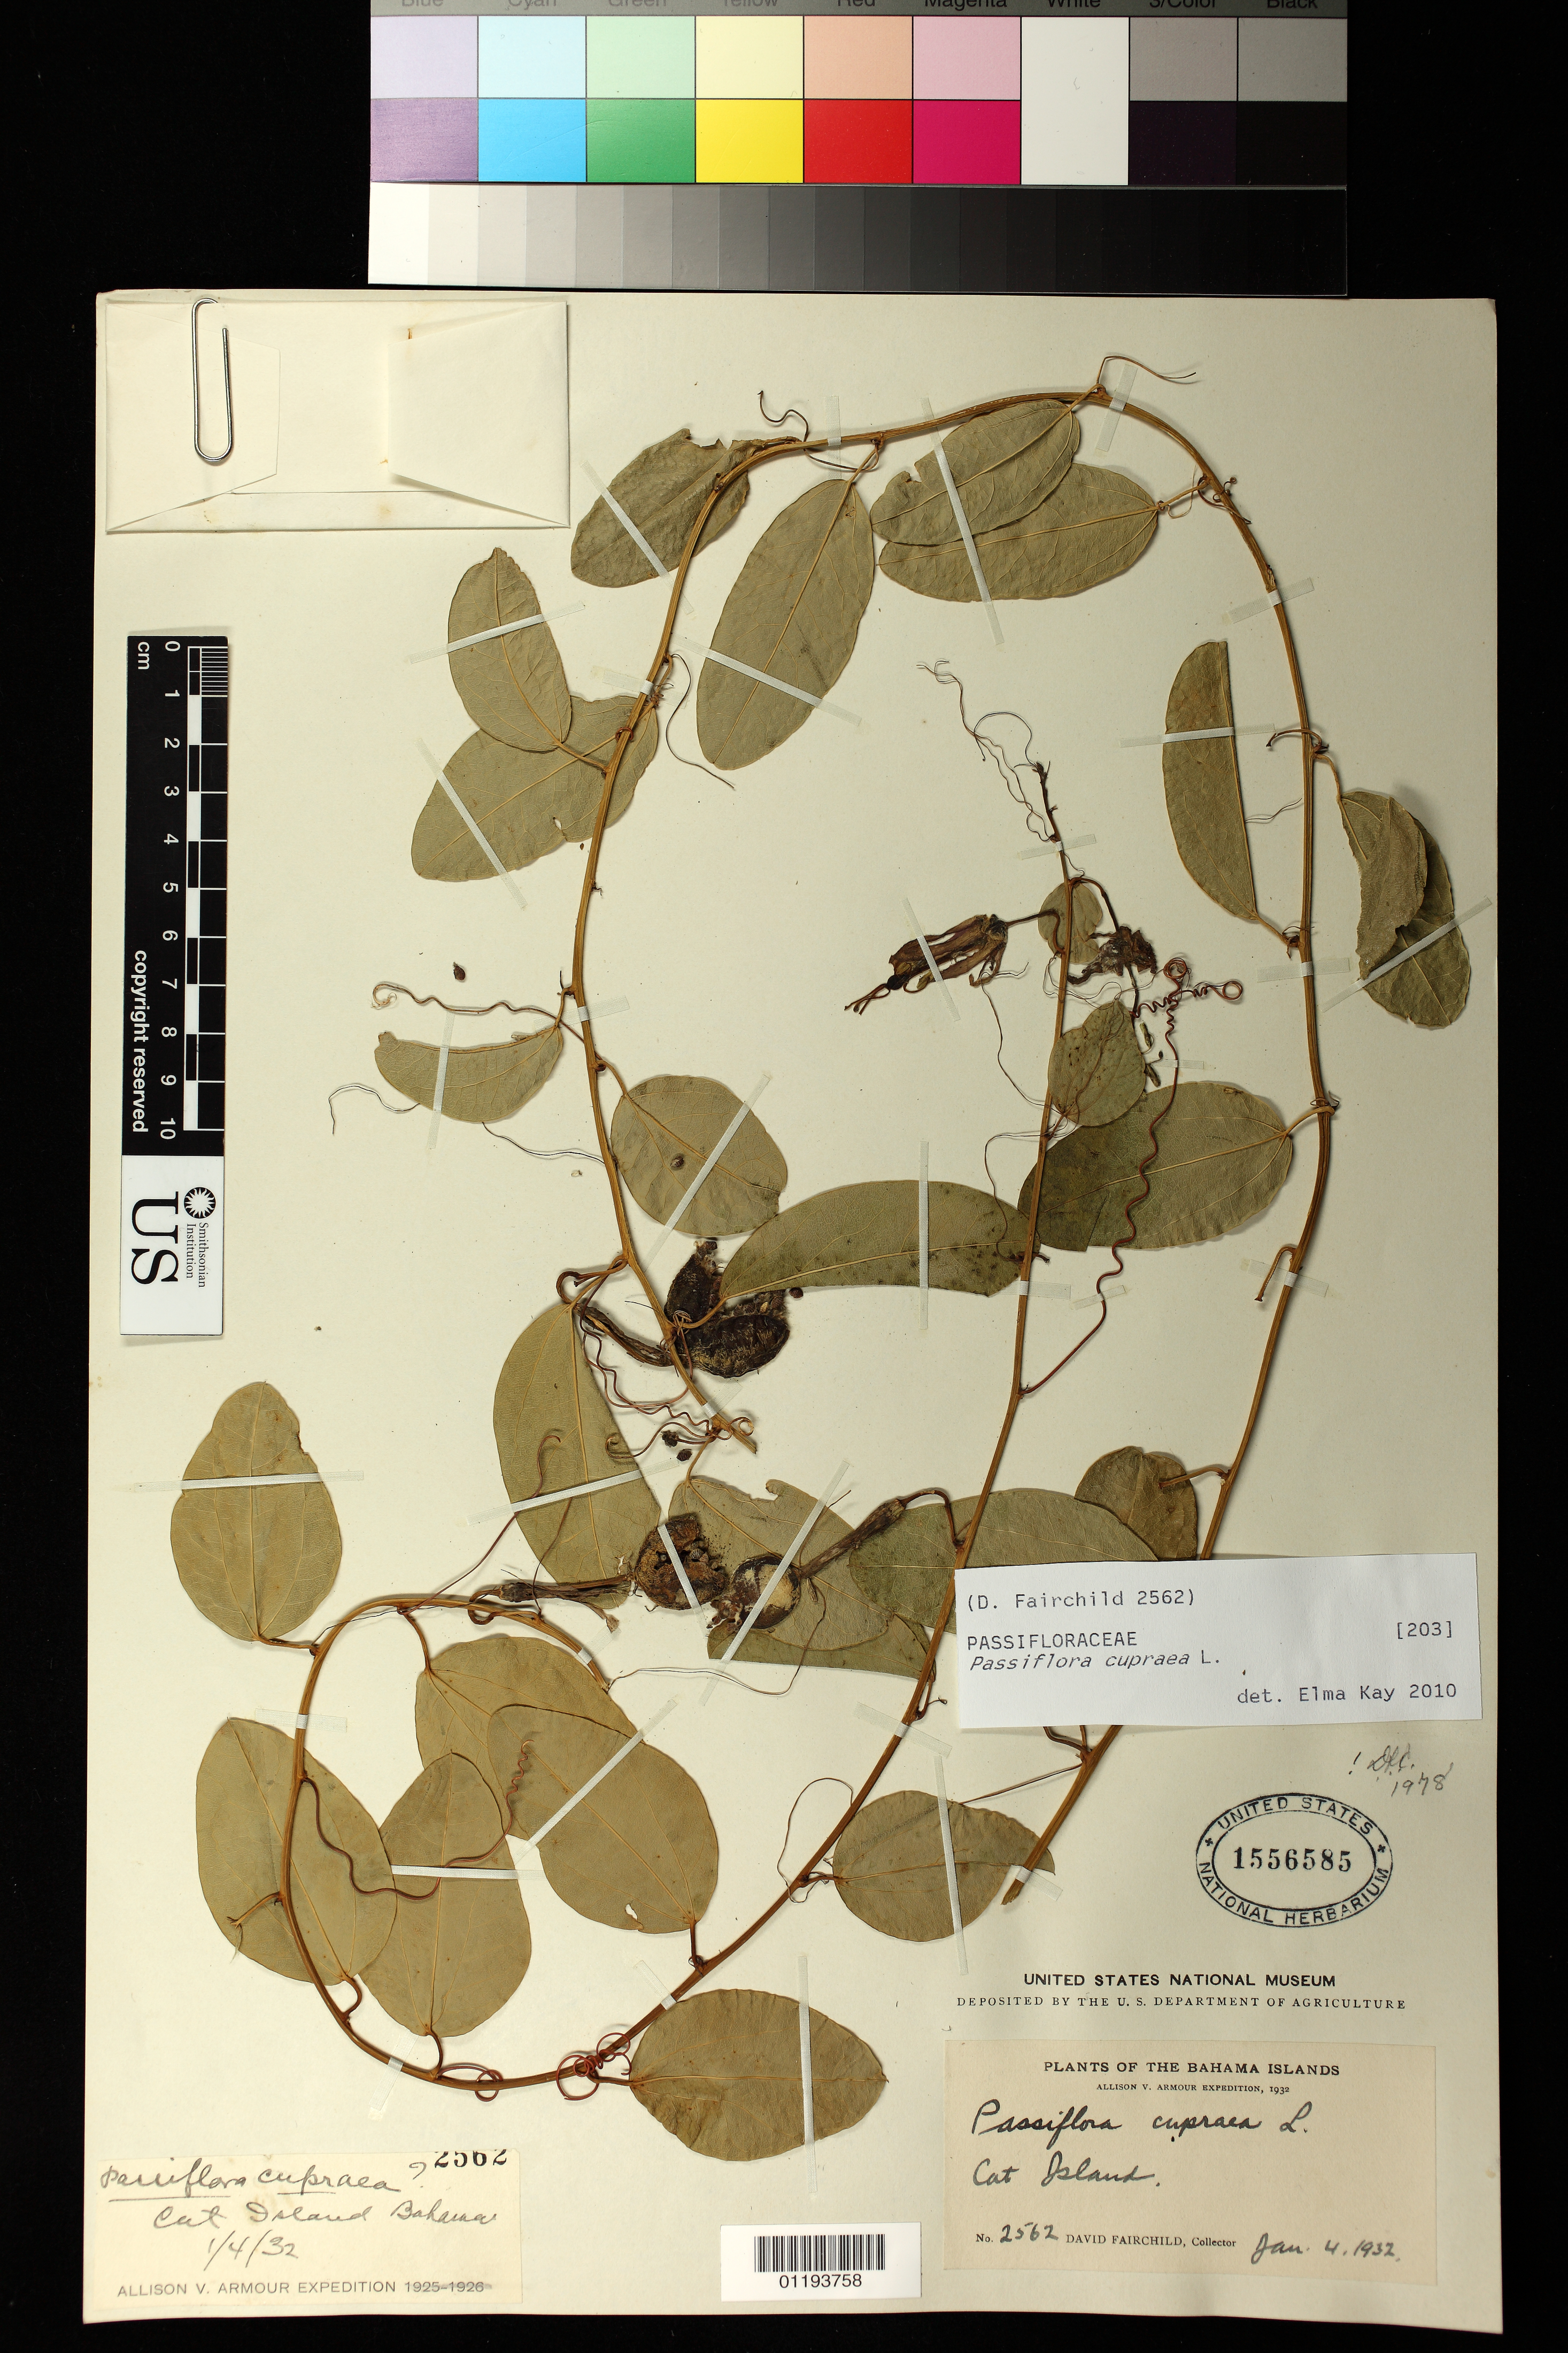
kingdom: Plantae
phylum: Tracheophyta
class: Magnoliopsida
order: Malpighiales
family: Passifloraceae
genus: Passiflora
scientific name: Passiflora cupraea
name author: L.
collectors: D. Fairchild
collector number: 2562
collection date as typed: Jan 4 1932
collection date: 1932-01-04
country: Bahamas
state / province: Bimini and Cat Cay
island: Cat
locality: Cat Island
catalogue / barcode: US 1556585